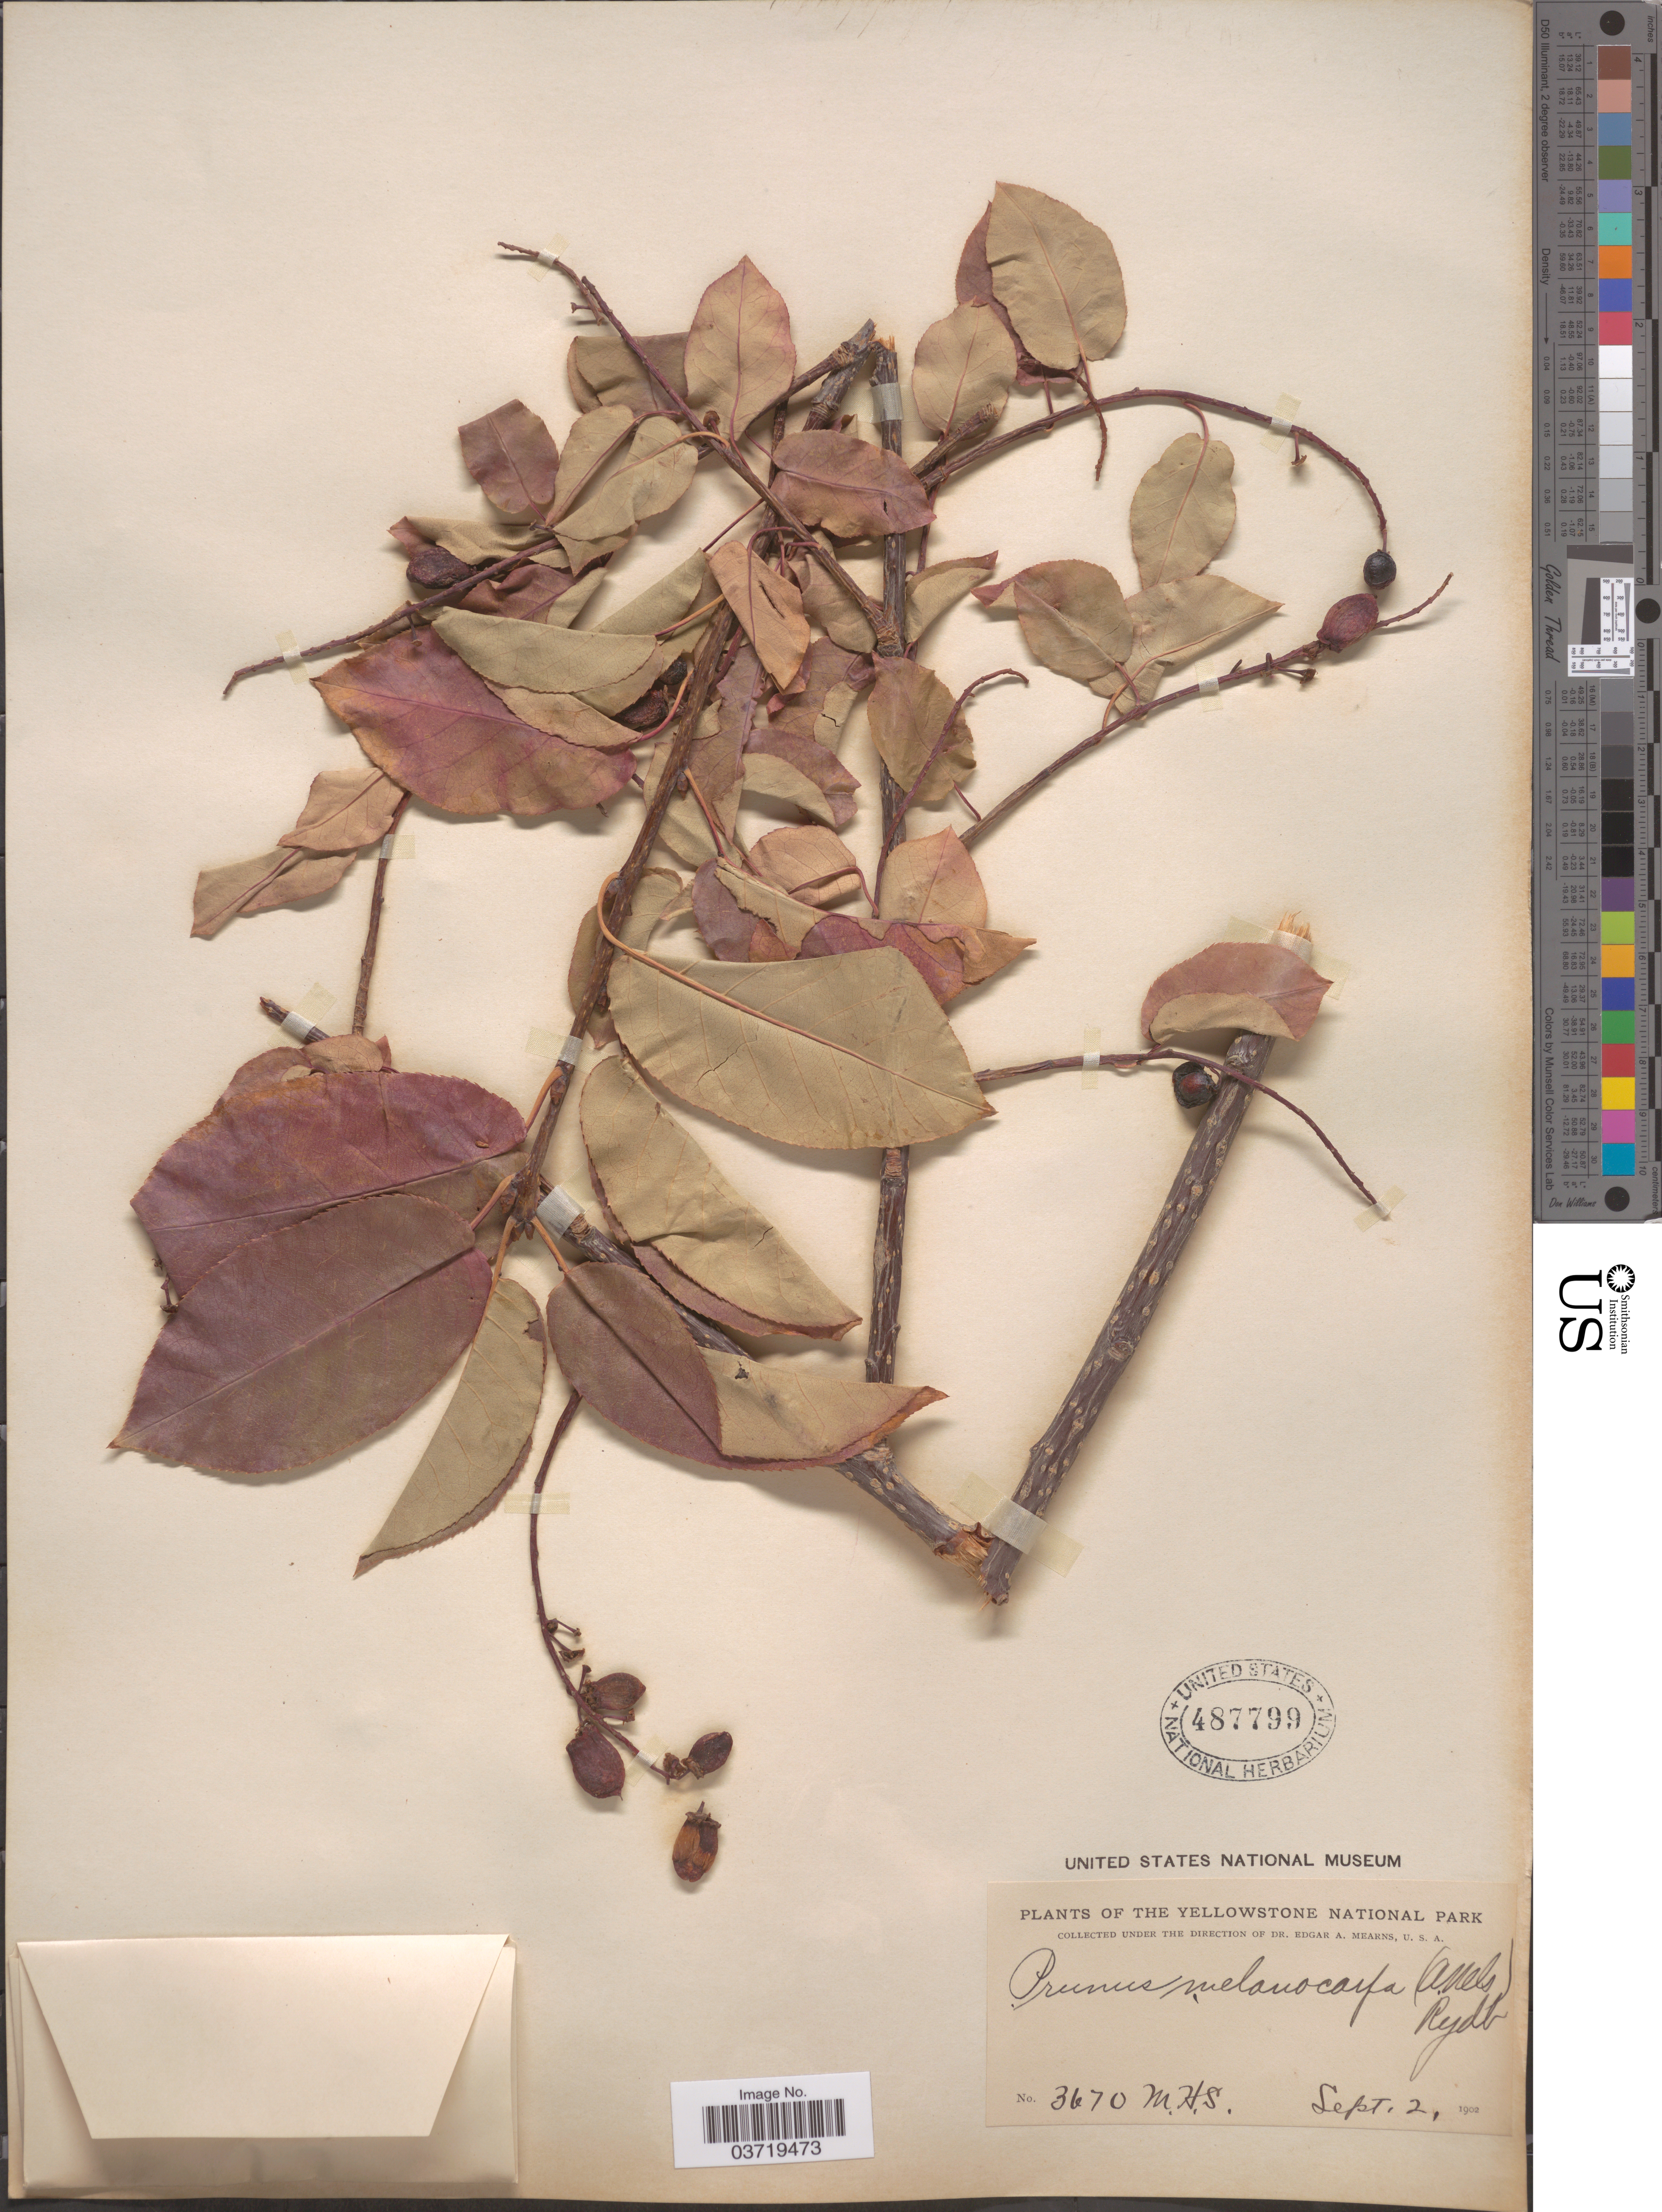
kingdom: Plantae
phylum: Tracheophyta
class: Magnoliopsida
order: Rosales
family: Rosaceae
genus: Prunus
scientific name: Prunus virginiana var. demissa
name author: (Nutt.) Torr.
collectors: M. H. S.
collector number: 3670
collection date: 1902-09-02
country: United States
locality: The Yellowstone National Park.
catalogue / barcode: US 487799